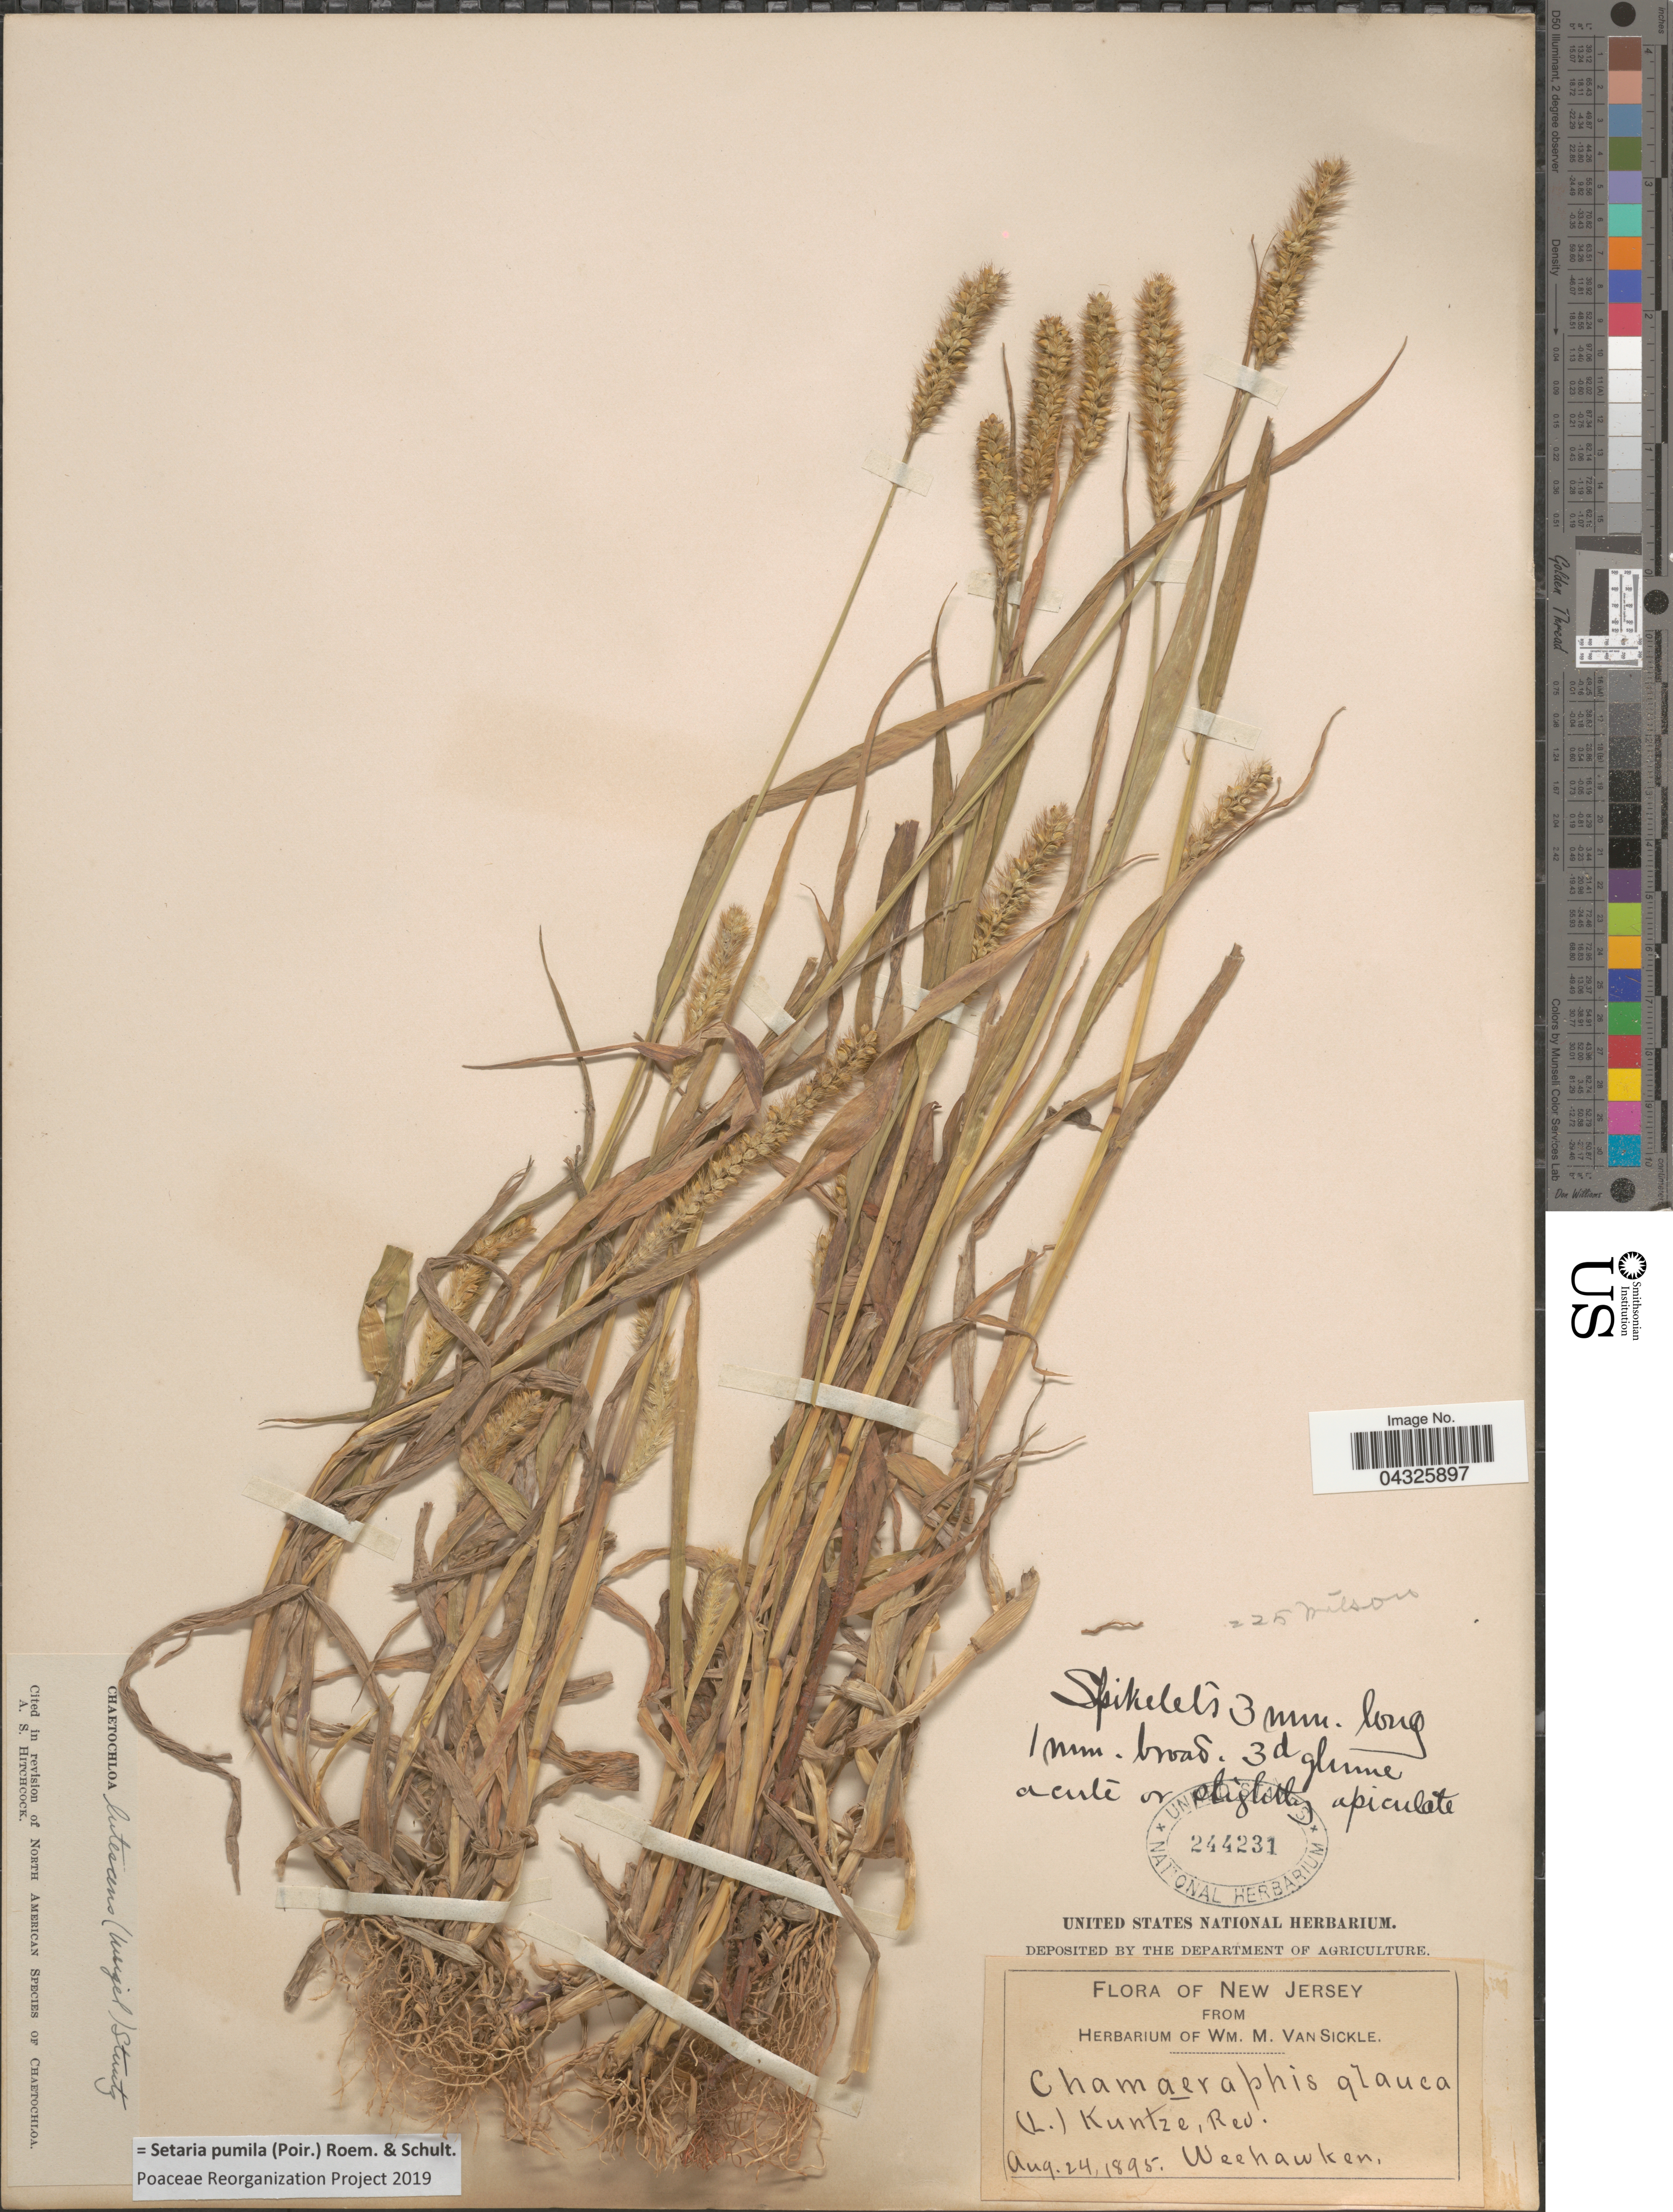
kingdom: Plantae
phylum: Tracheophyta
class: Liliopsida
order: Poales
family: Poaceae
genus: Setaria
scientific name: Setaria pumila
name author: (Poir.) Roem. & Schult.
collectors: ex herb. Wm. M. Van Sickle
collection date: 1895-08-24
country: United States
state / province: New Jersey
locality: Weehawken.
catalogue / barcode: US 244231